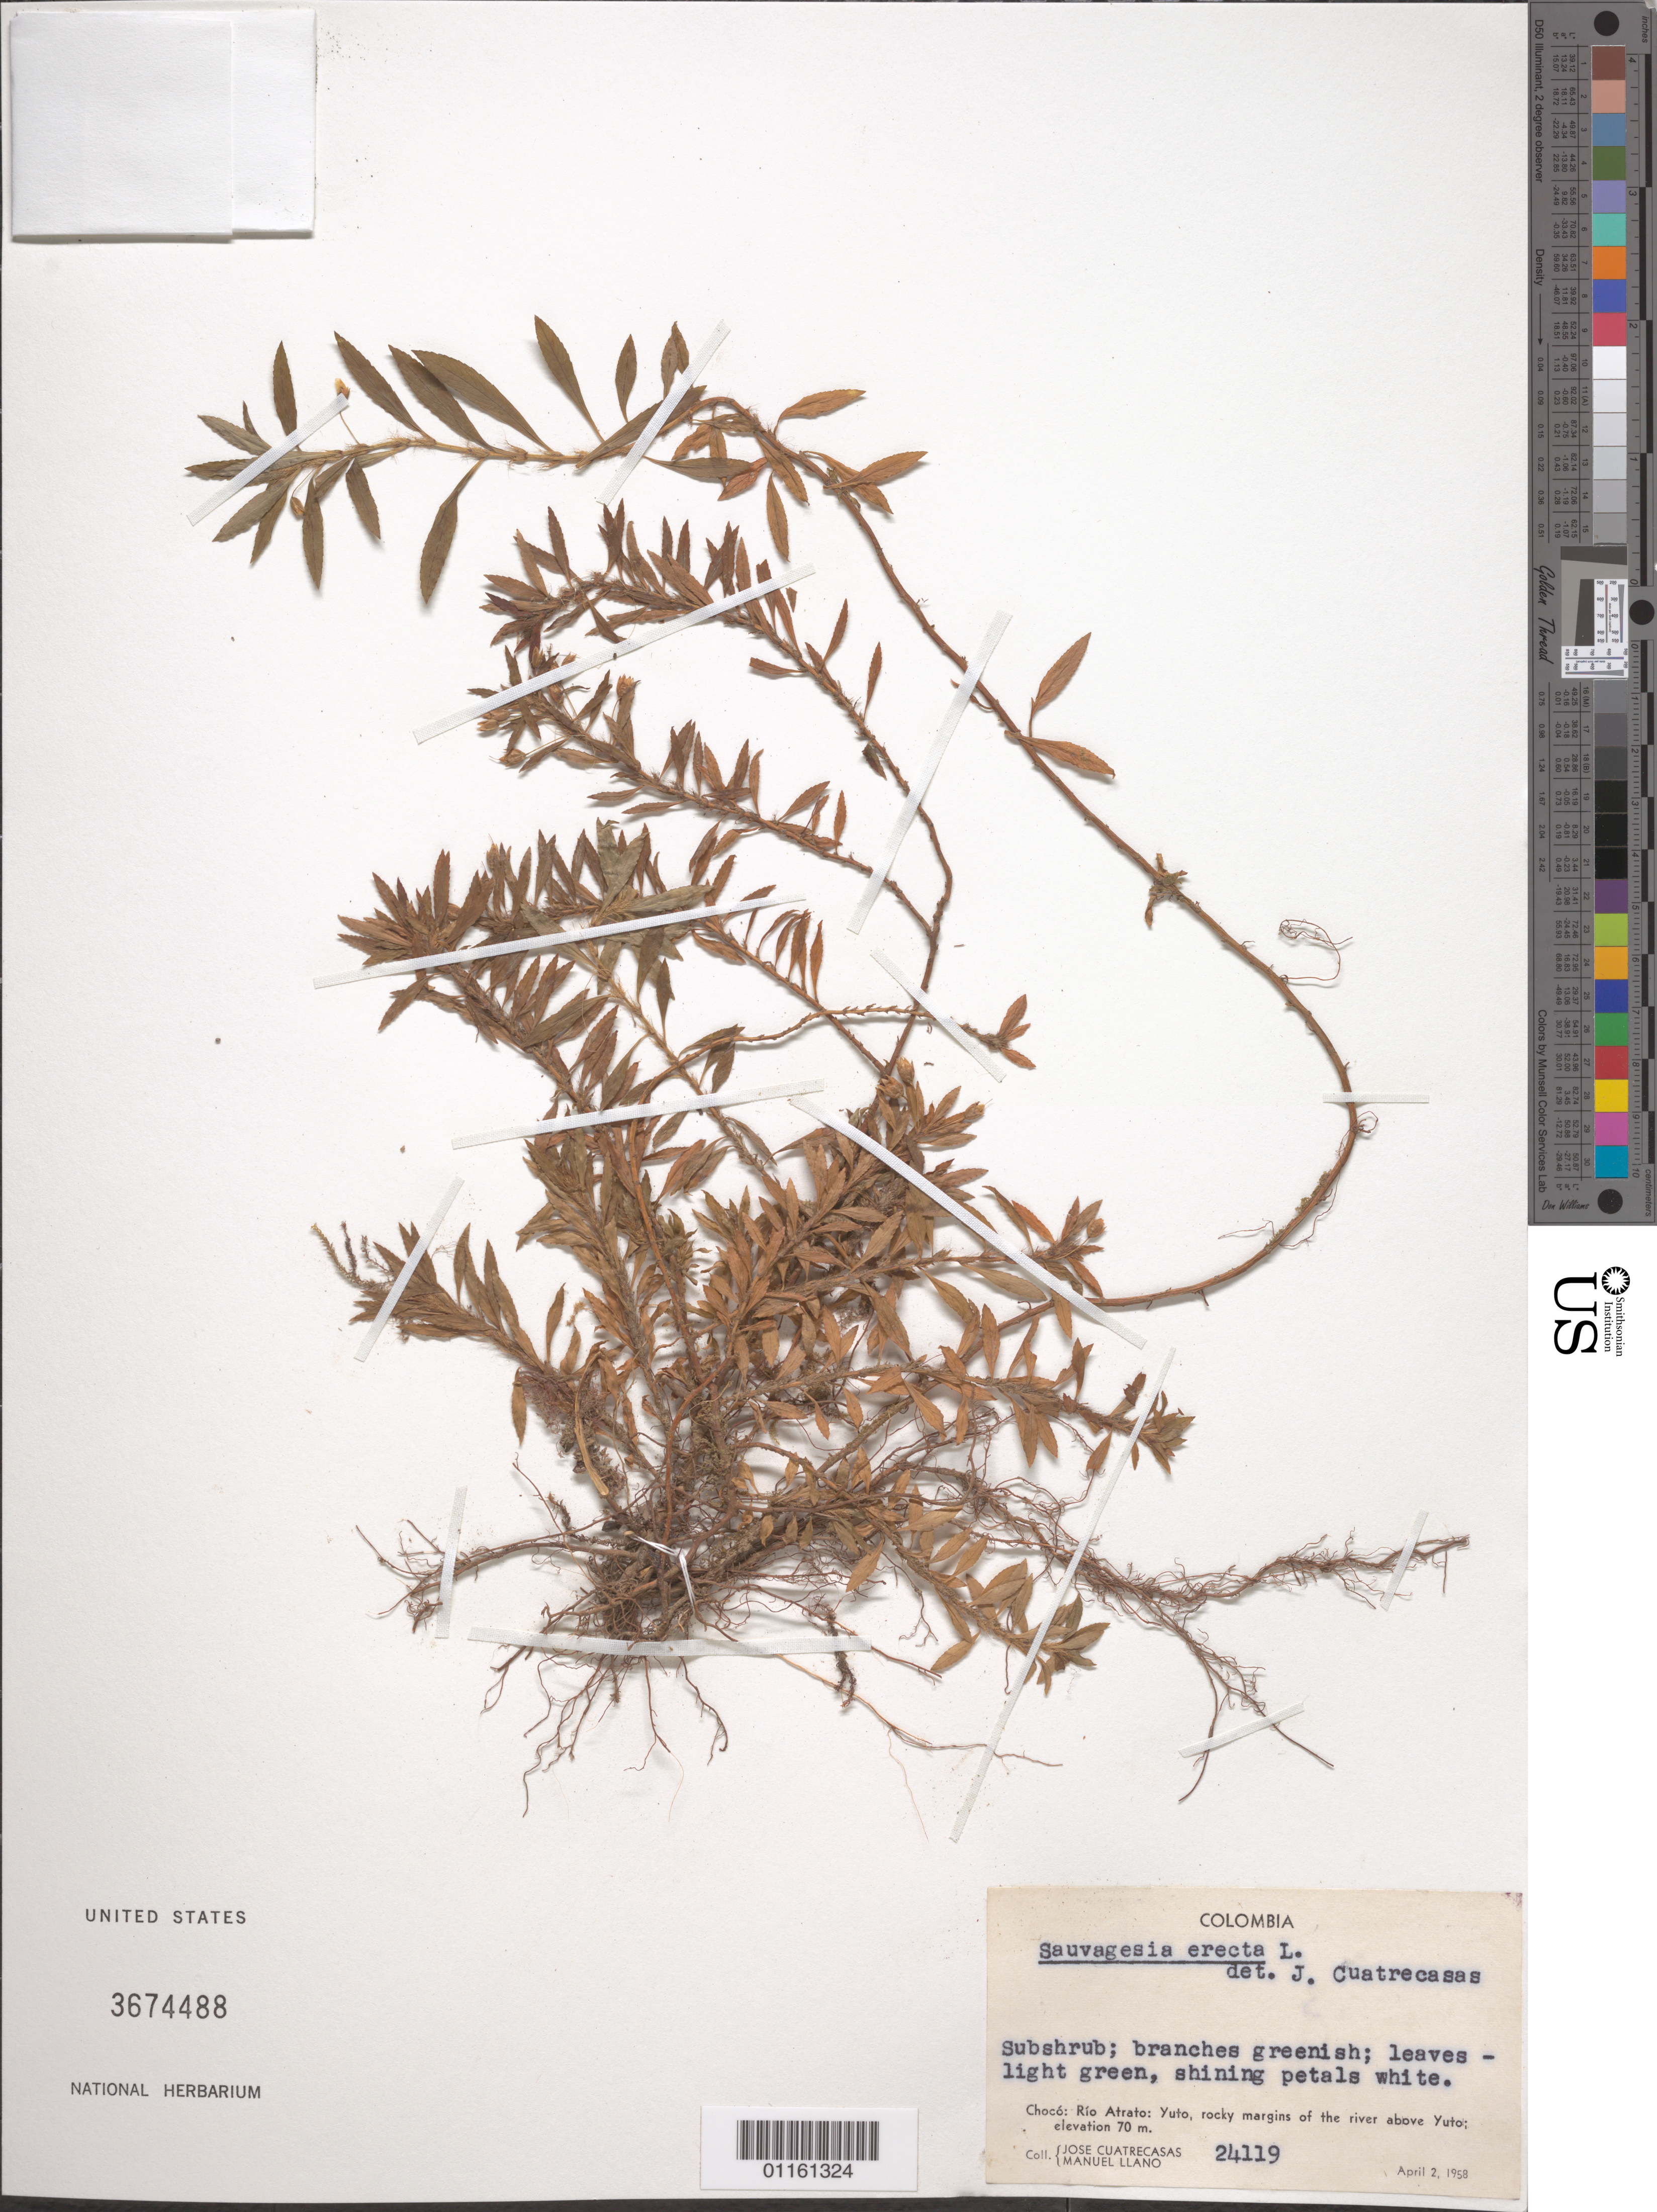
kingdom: Plantae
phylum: Tracheophyta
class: Magnoliopsida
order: Malpighiales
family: Ochnaceae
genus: Sauvagesia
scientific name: Sauvagesia erecta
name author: L.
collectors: J. Cuatrecasas & M. Llano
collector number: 24119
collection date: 1958-04-02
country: Colombia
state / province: Chocó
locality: Rio Atrato, Yuto, rocky margins of the river above Yuto.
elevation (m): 70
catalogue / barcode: US 3674488